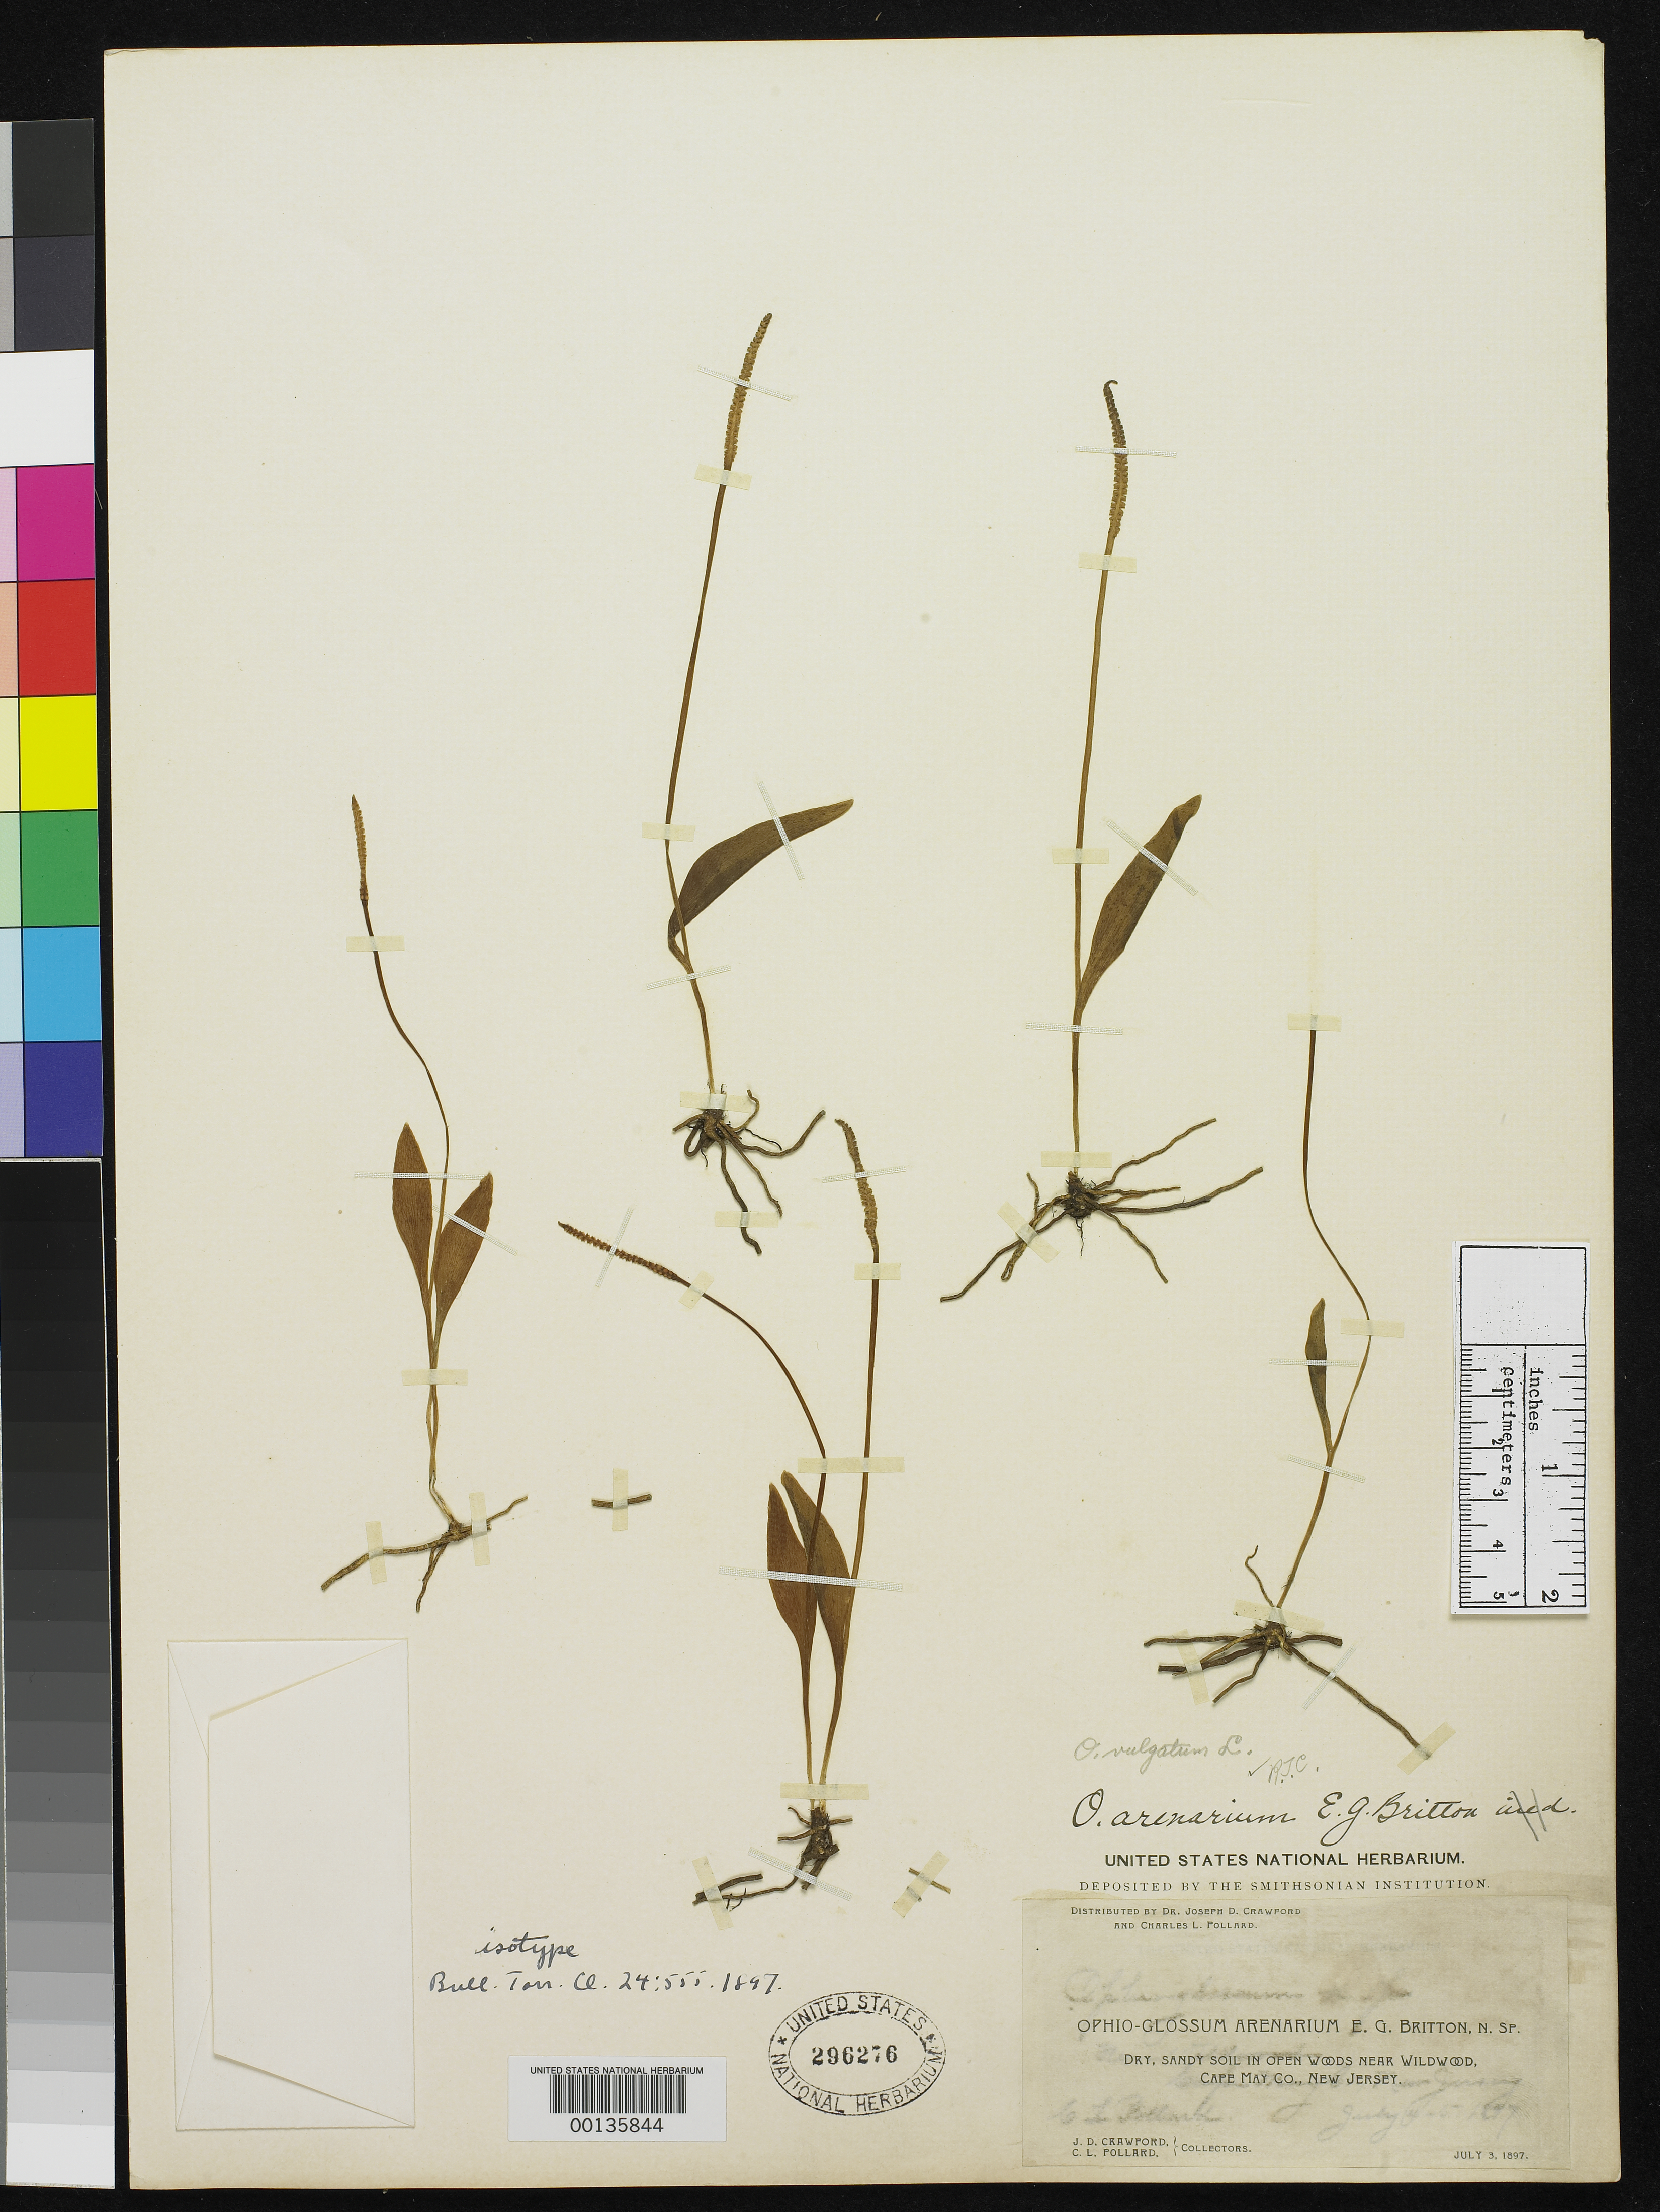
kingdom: Plantae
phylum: Tracheophyta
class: Polypodiopsida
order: Ophioglossales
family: Ophioglossaceae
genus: Ophioglossum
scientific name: Ophioglossum arenarium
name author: E. Britton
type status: Type Collection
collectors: J. Crawford & C. L. Pollard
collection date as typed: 03 Jul 1897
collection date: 1897-07-03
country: United States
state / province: New Jersey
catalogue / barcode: US 296276